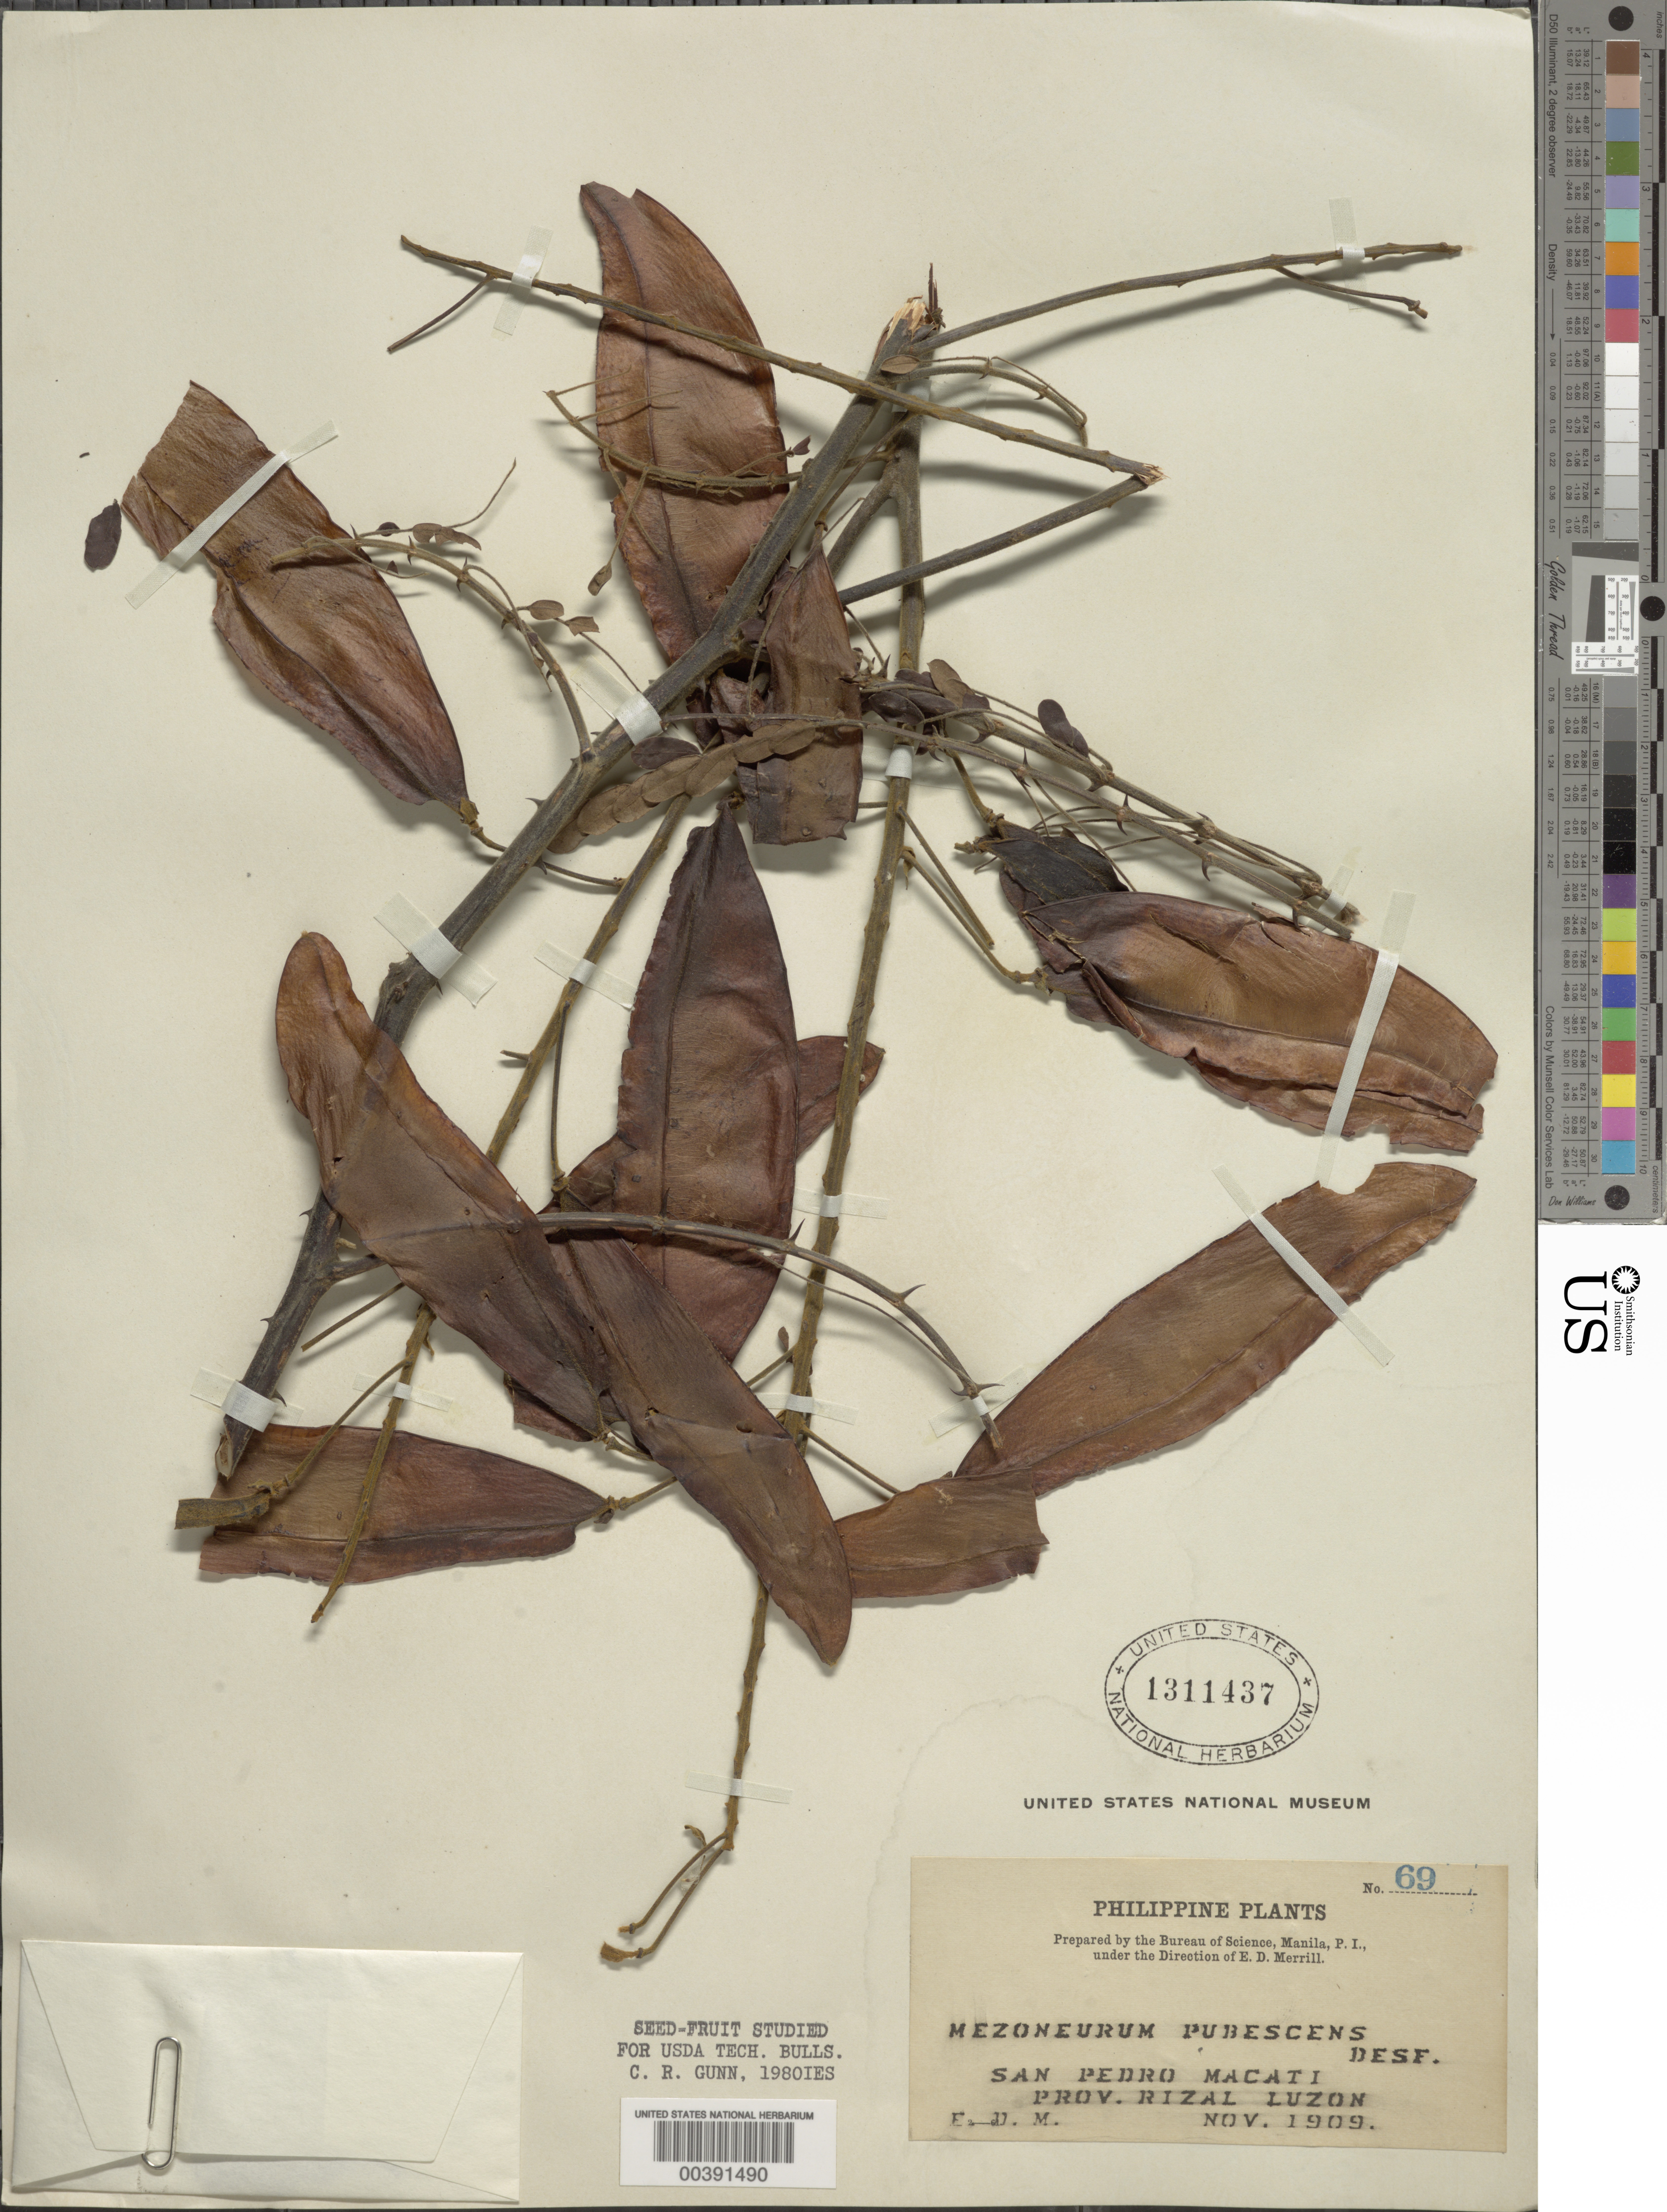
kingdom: Plantae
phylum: Tracheophyta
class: Magnoliopsida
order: Fabales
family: Fabaceae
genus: Mezoneuron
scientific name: Mezoneuron pubescens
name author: Desf.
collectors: E. D. Merrill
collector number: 69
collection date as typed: Nov 1909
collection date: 1909-11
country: Philippines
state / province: National Capital Region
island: Luzon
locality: San pedro macati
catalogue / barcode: US 1311437